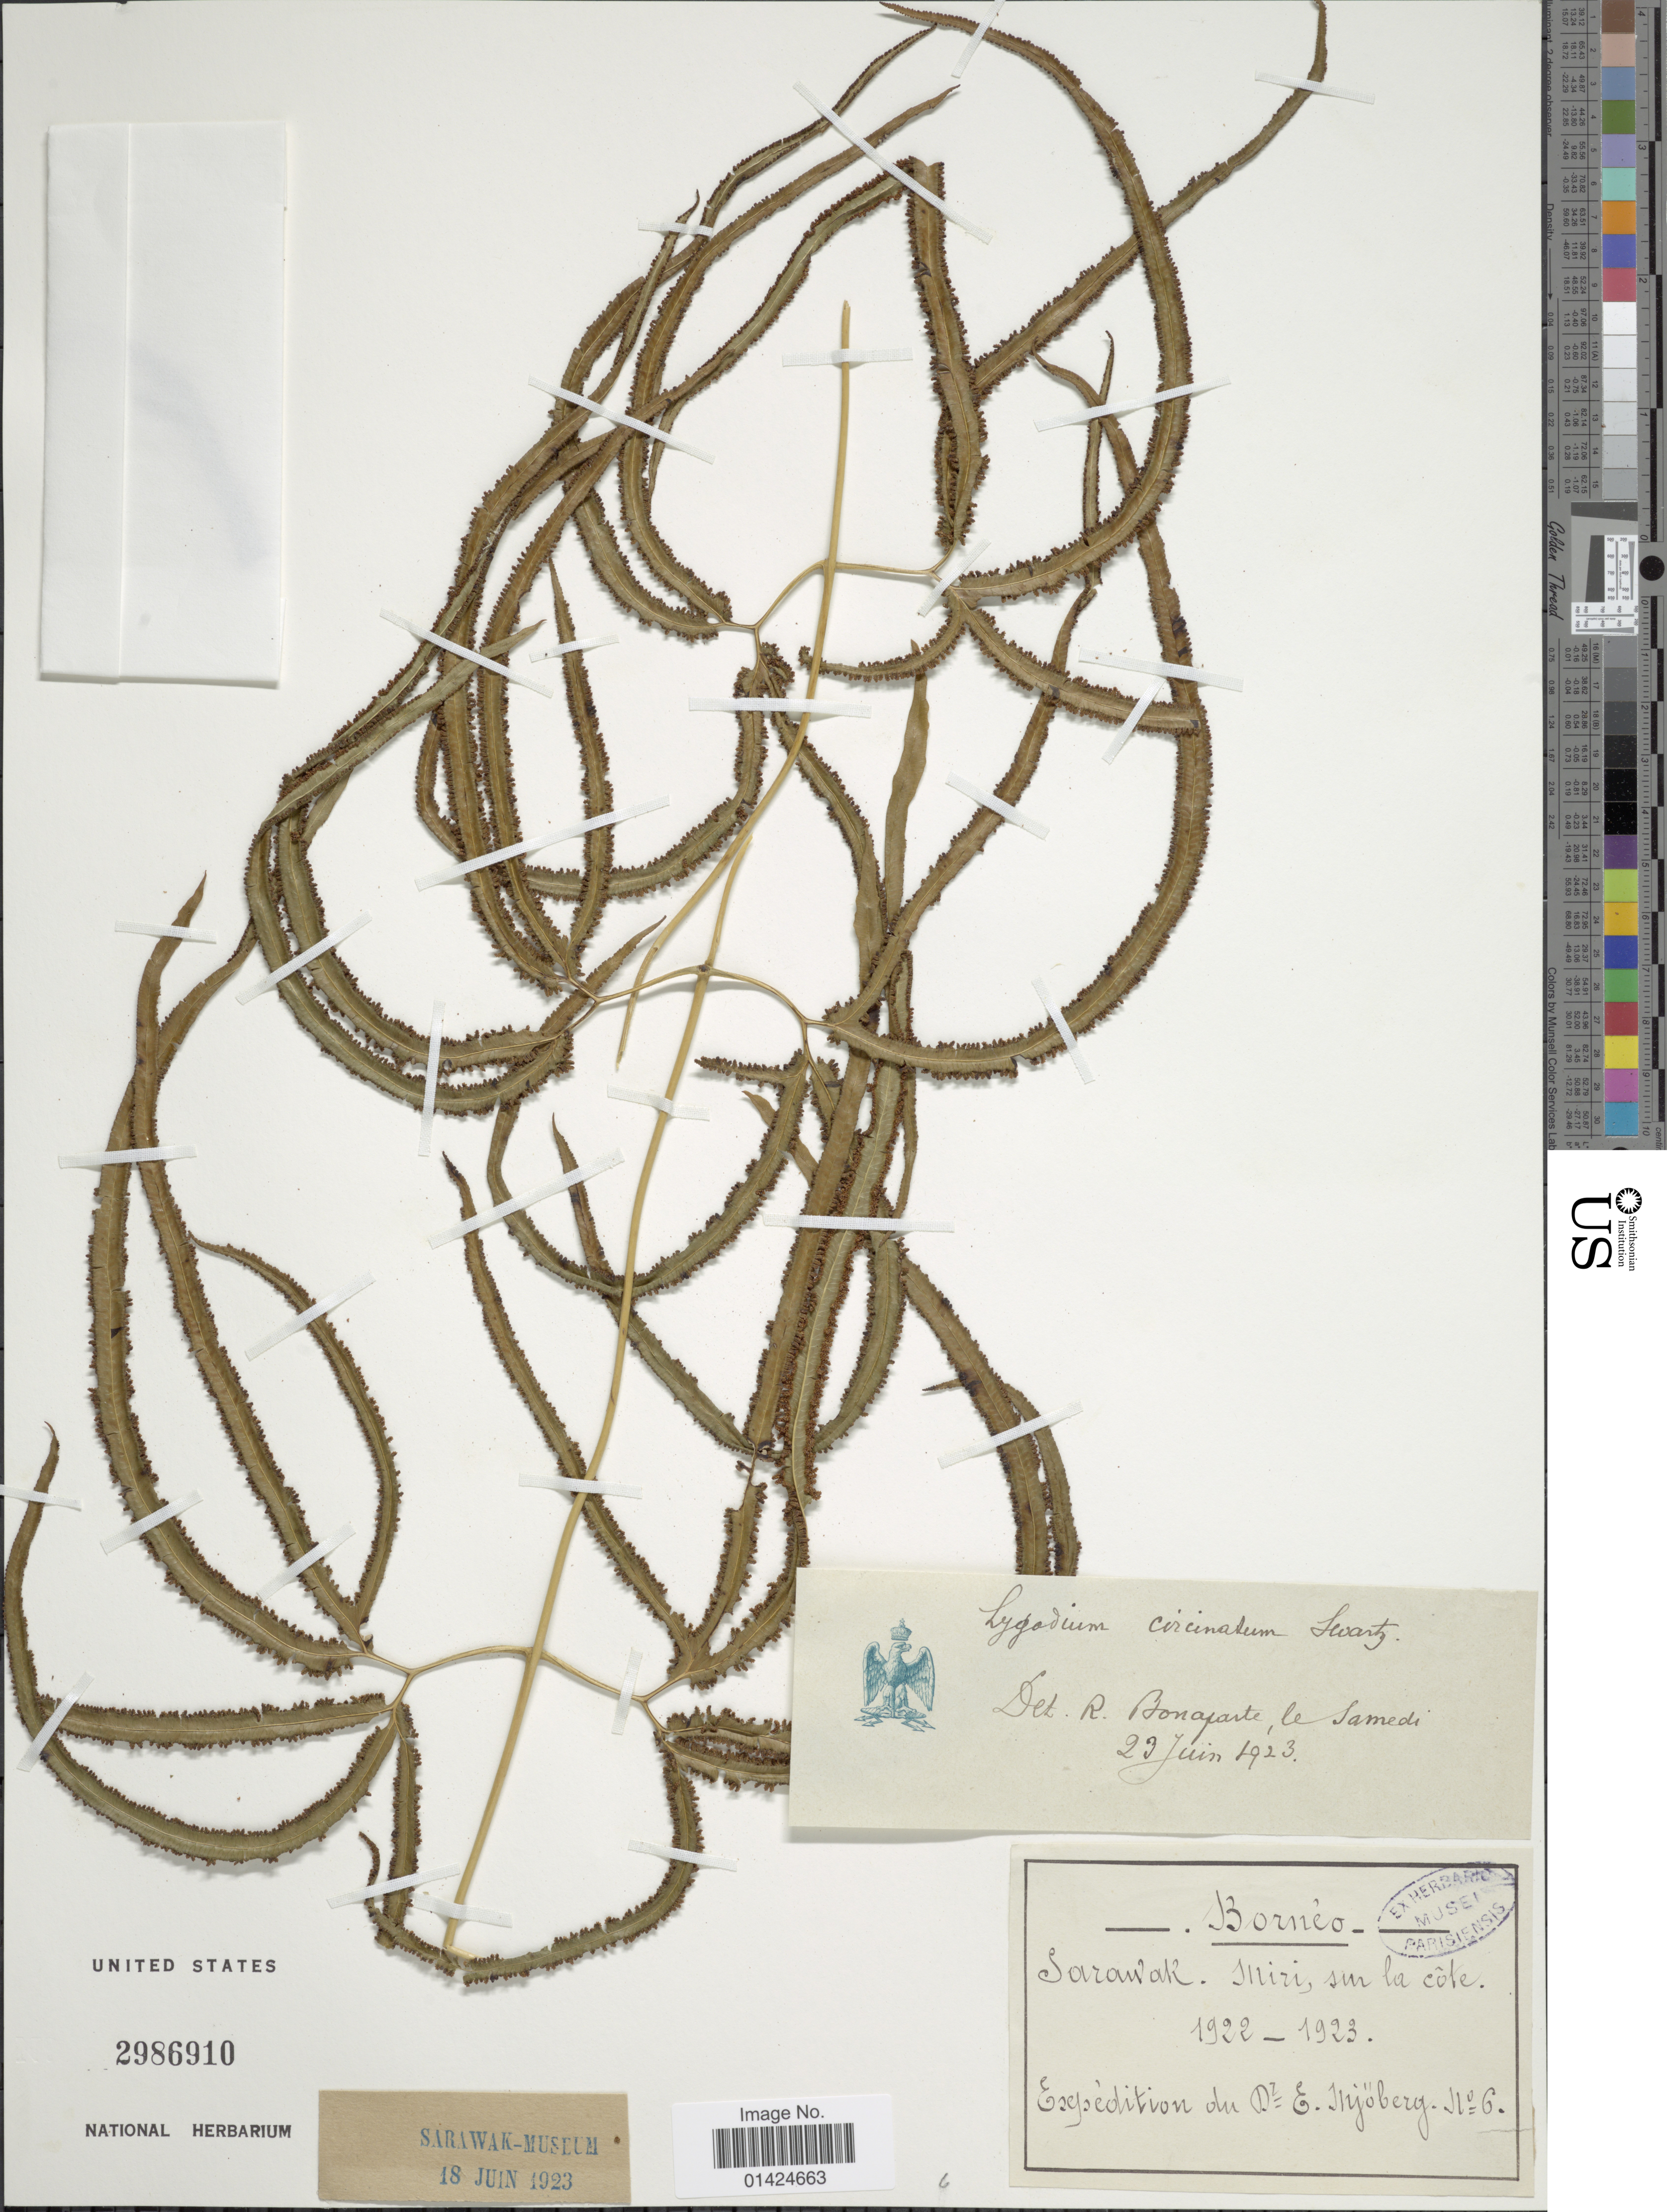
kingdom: Plantae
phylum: Tracheophyta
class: Polypodiopsida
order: Schizaeales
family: Lygodiaceae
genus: Lygodium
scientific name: Lygodium circinnatum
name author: (Burm. f.) Sw.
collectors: Expedition du Dr. E. Mjoberg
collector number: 6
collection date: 1922/1923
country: Malaysia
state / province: Sarawak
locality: Borneo. Miri, sur la côte.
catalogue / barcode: US 2986910